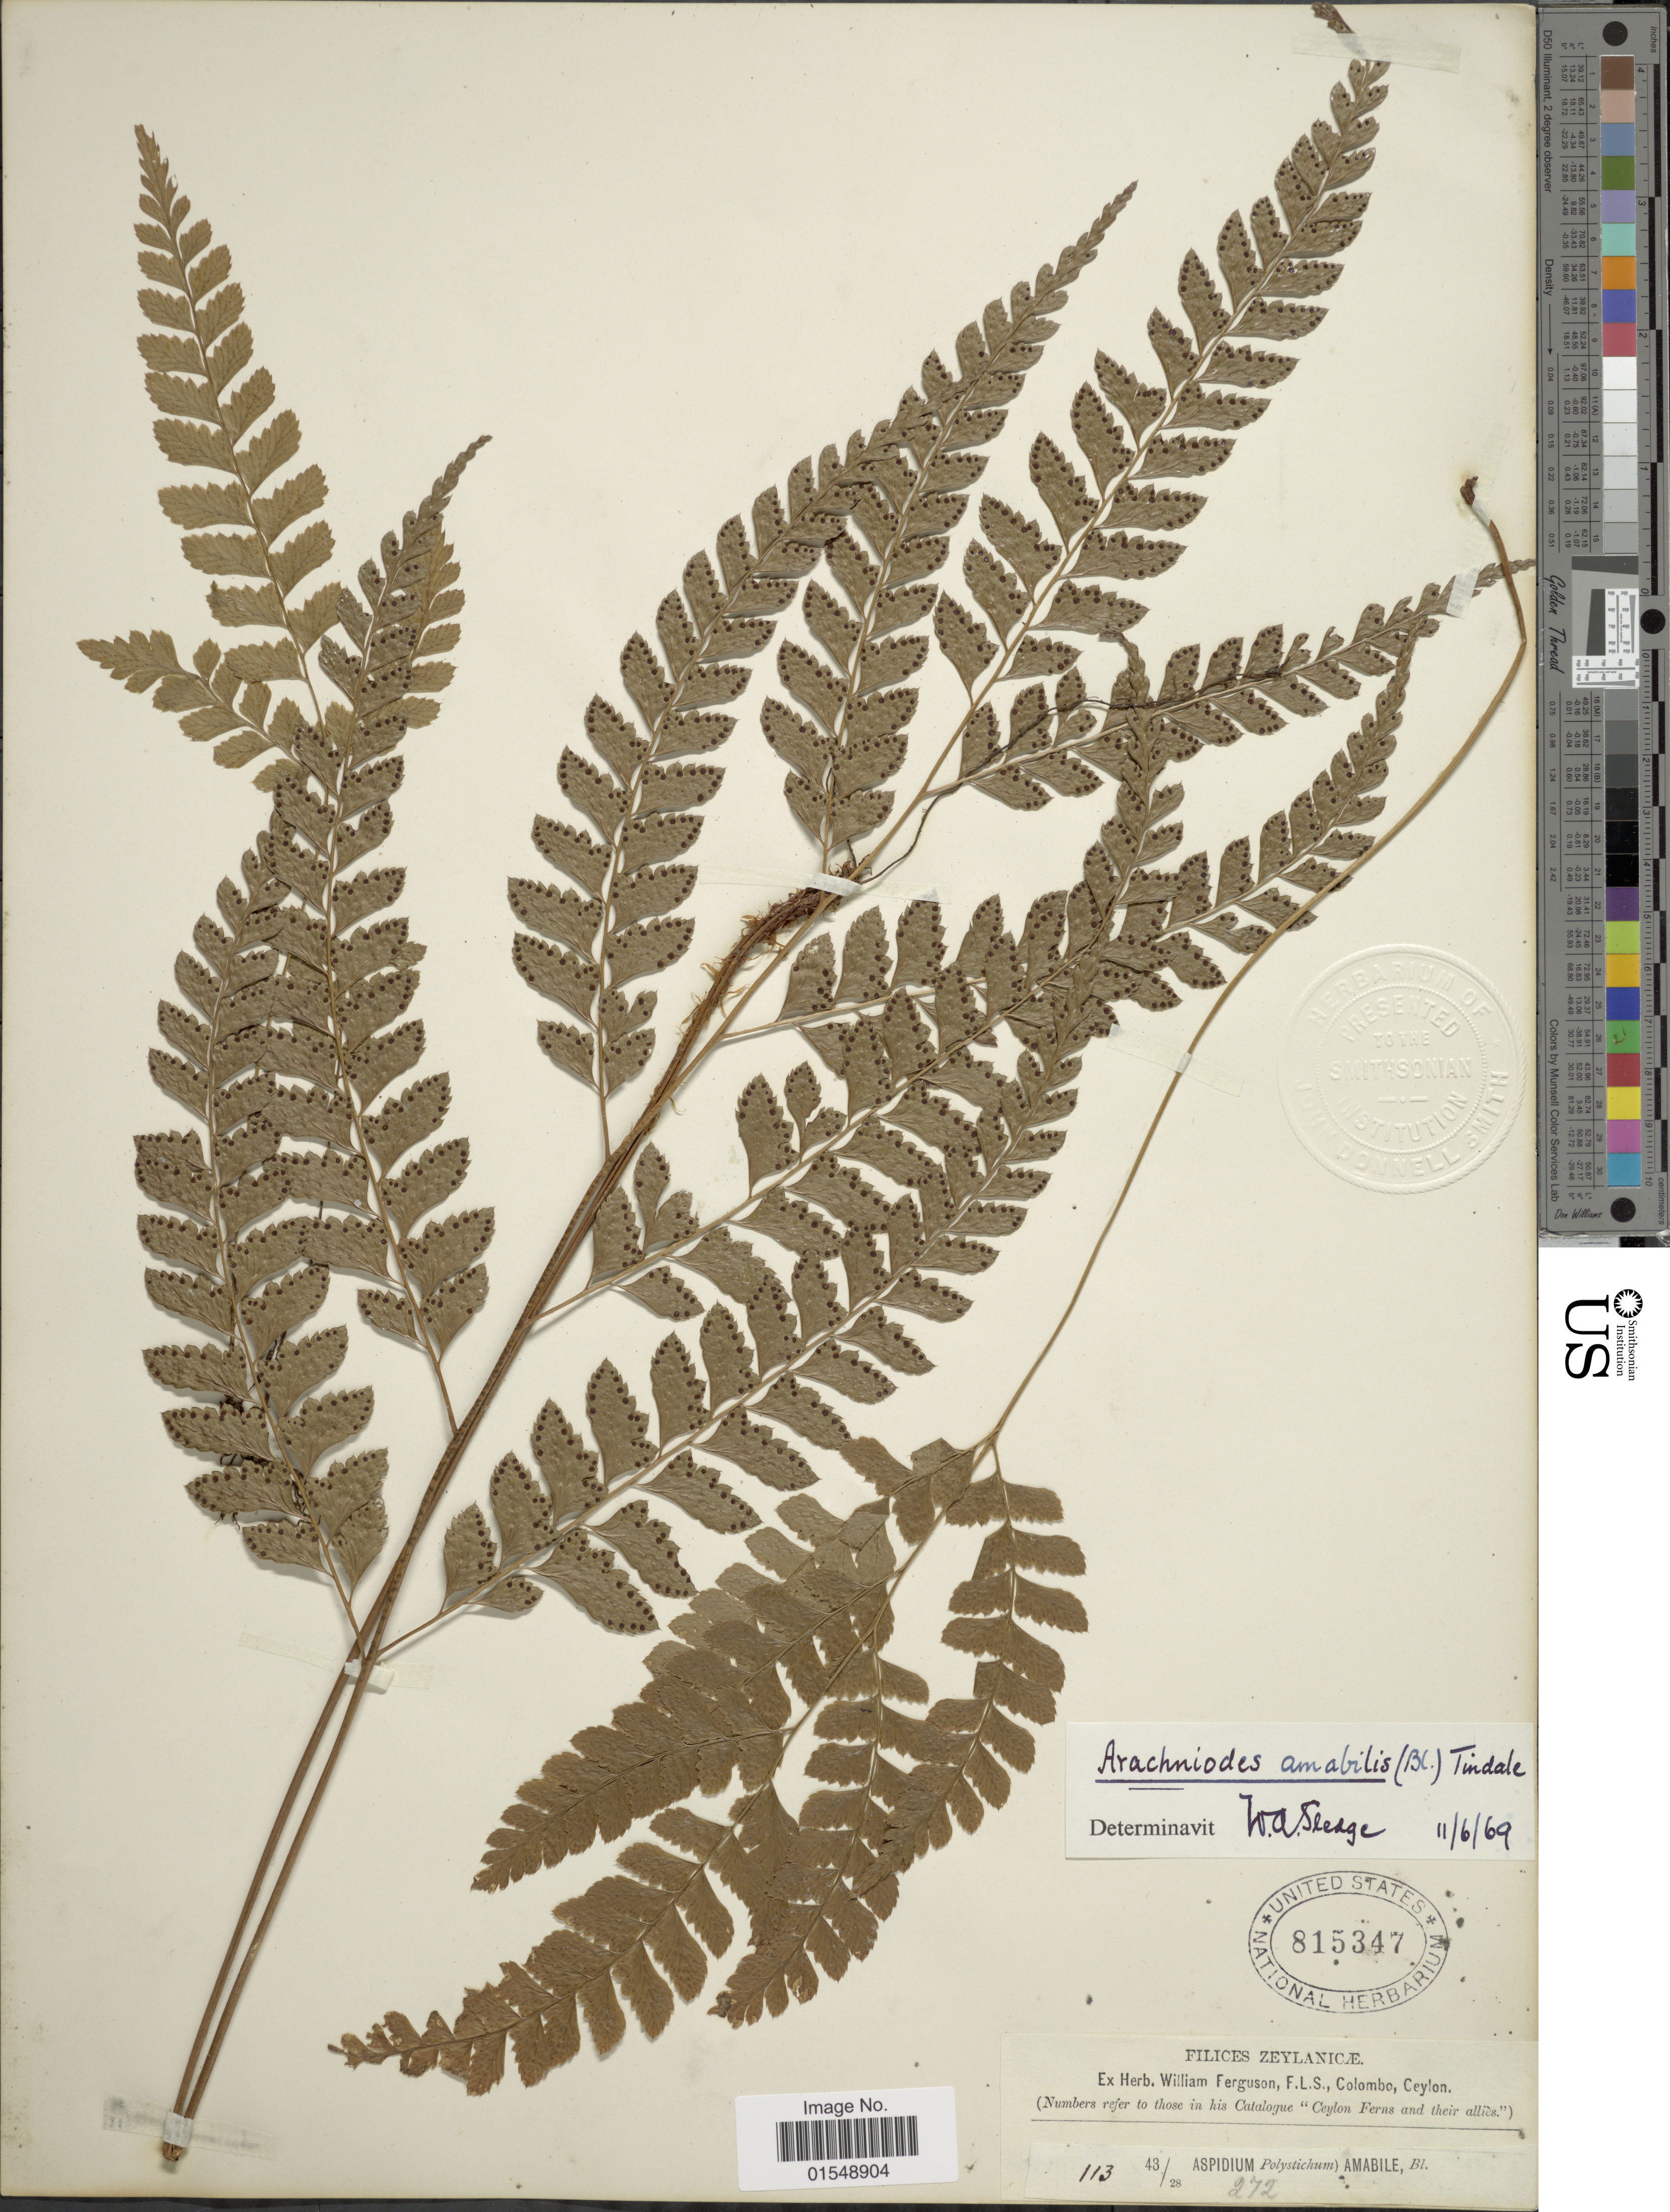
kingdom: Plantae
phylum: Tracheophyta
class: Polypodiopsida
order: Polypodiales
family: Dryopteridaceae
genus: Arachniodes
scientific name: Arachniodes amabilis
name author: (Blume) Tindale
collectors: ex herb. W. Ferguson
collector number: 113 /272 *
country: Sri Lanka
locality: Zeylanicae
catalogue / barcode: US 815347